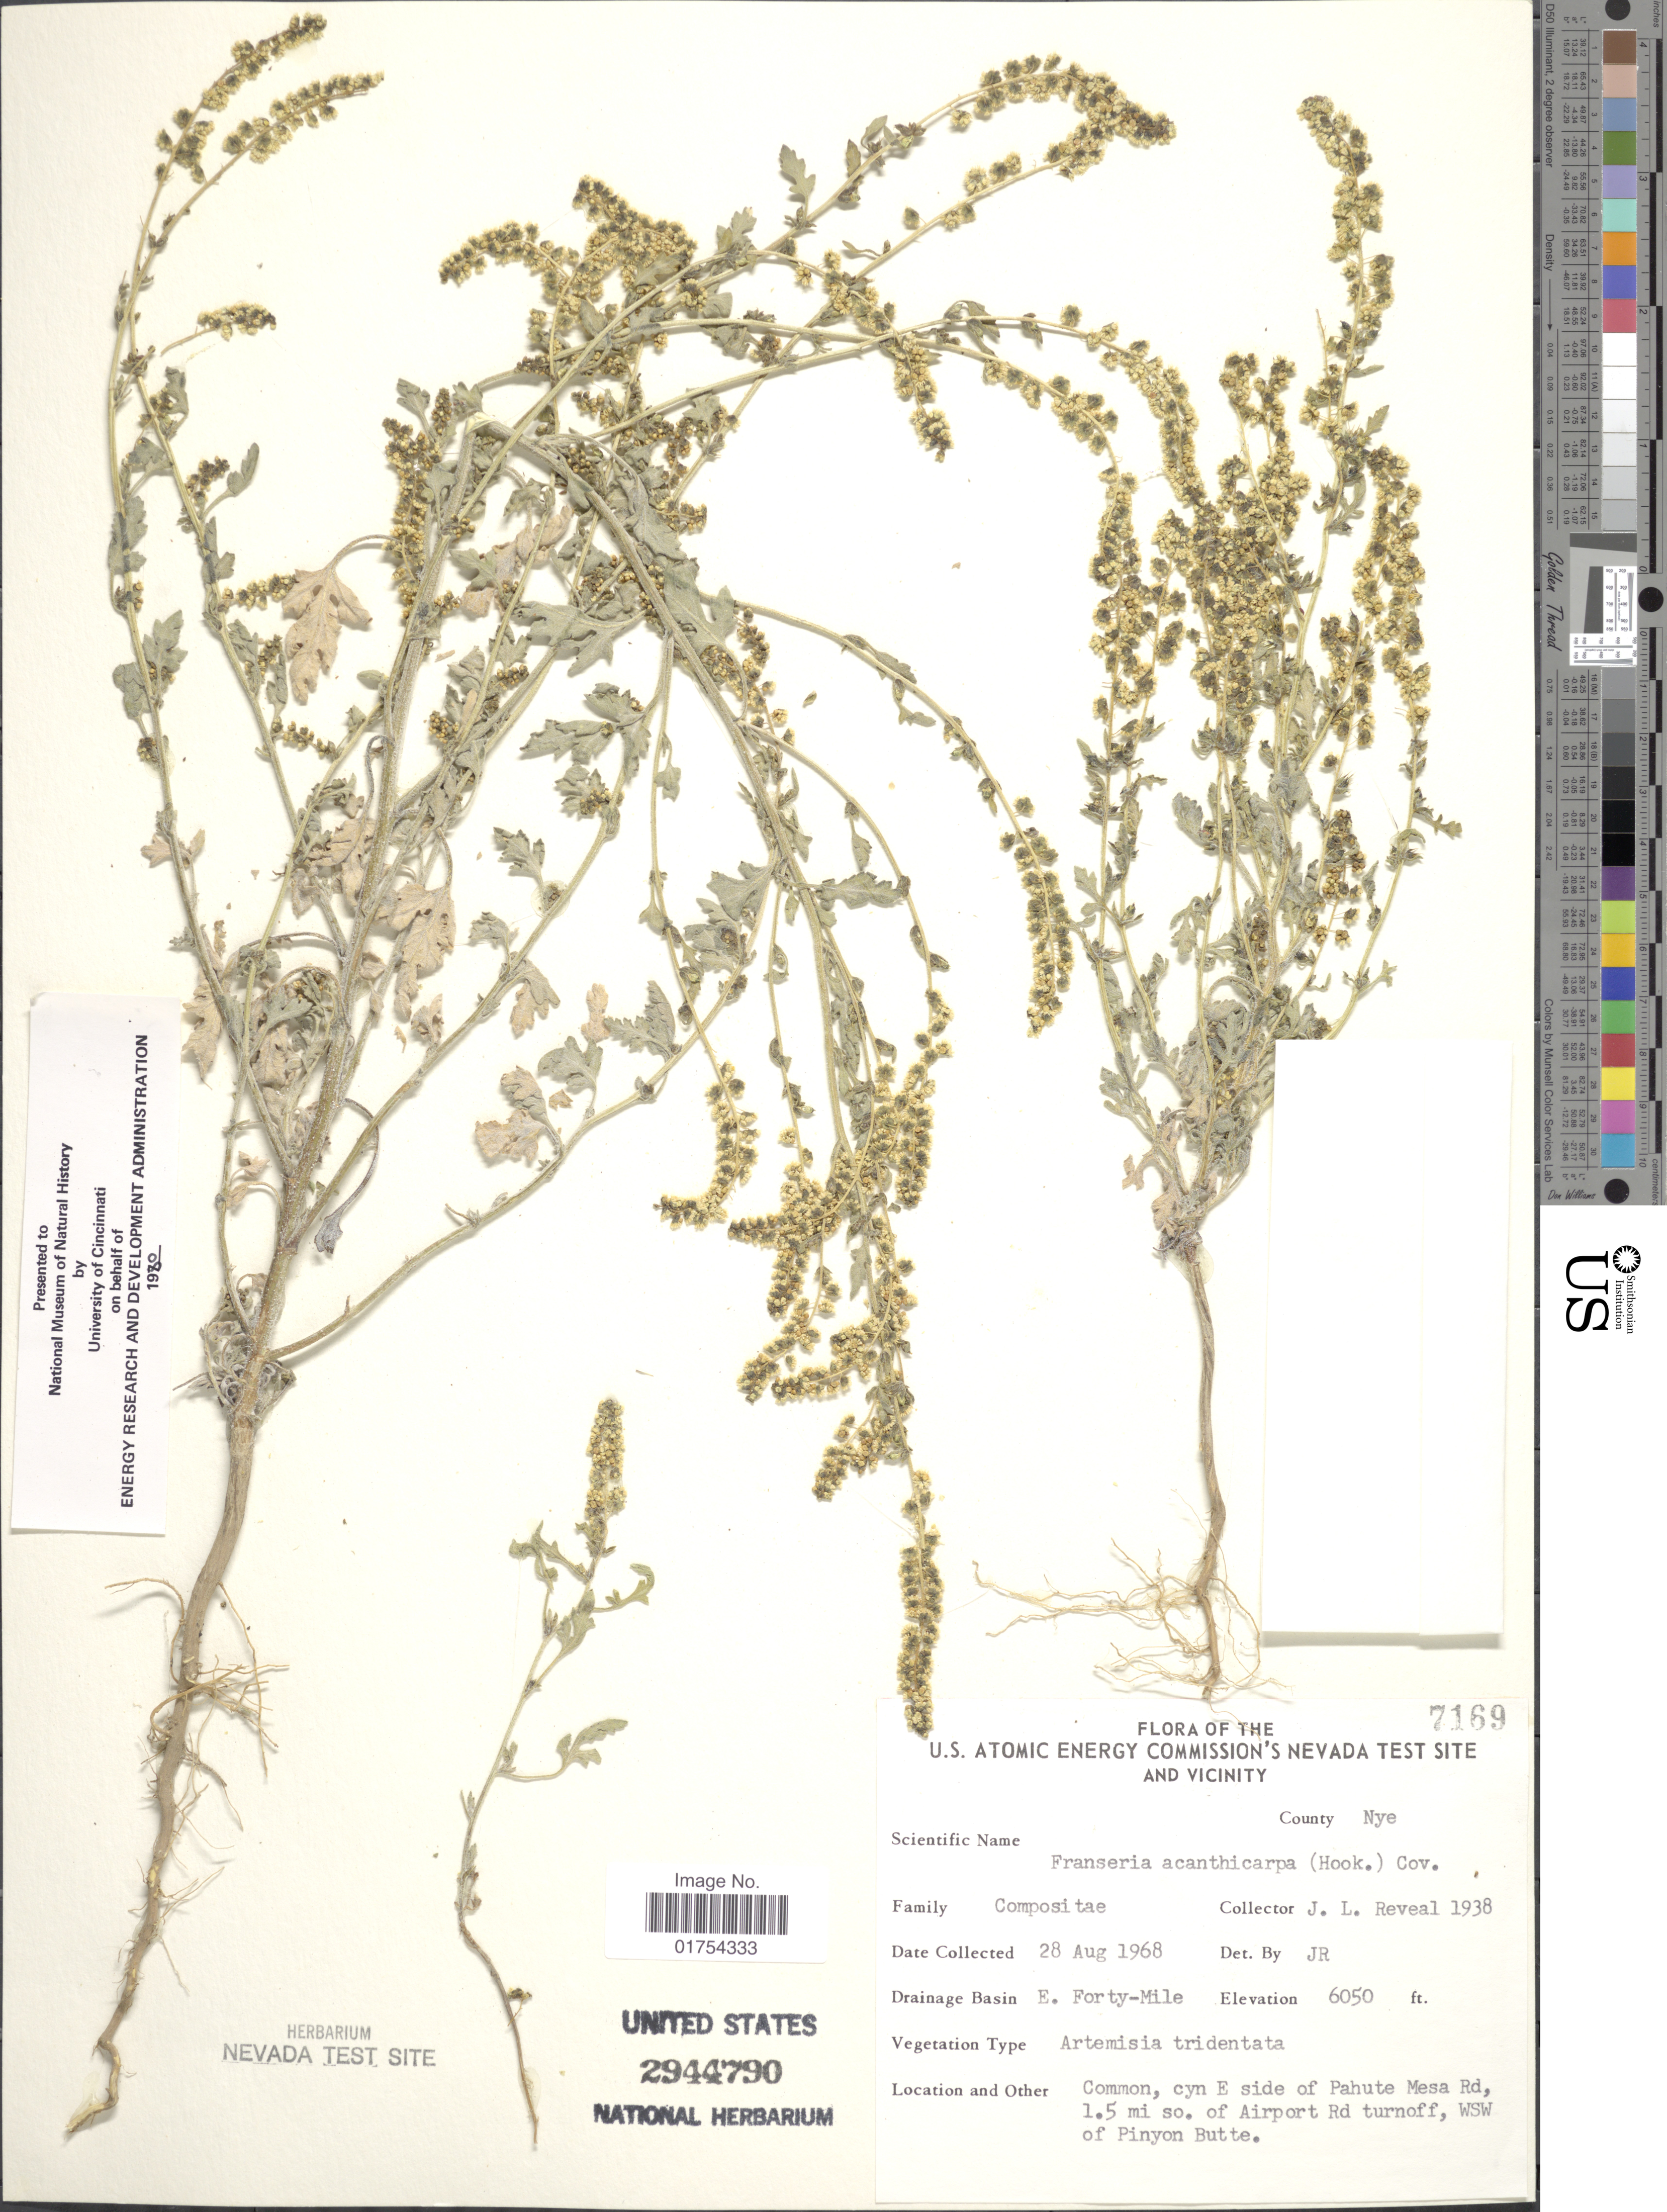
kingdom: Plantae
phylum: Tracheophyta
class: Magnoliopsida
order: Asterales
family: Asteraceae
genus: Franseria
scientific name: Franseria acanthicarpa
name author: Coville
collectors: J. L. Reveal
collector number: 7169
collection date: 1968-08-28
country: United States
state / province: Nevada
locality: U.S. Atomic Energy Commission's Nevada Test Site and Vicinity, County Nye, E Forty-Mile,Common, cyn E side of Pahute Mesa Rd, 1.5 mi so. of Airport Rd turnoff, WSW of Pinyon Butte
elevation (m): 1844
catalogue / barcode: US 2944790